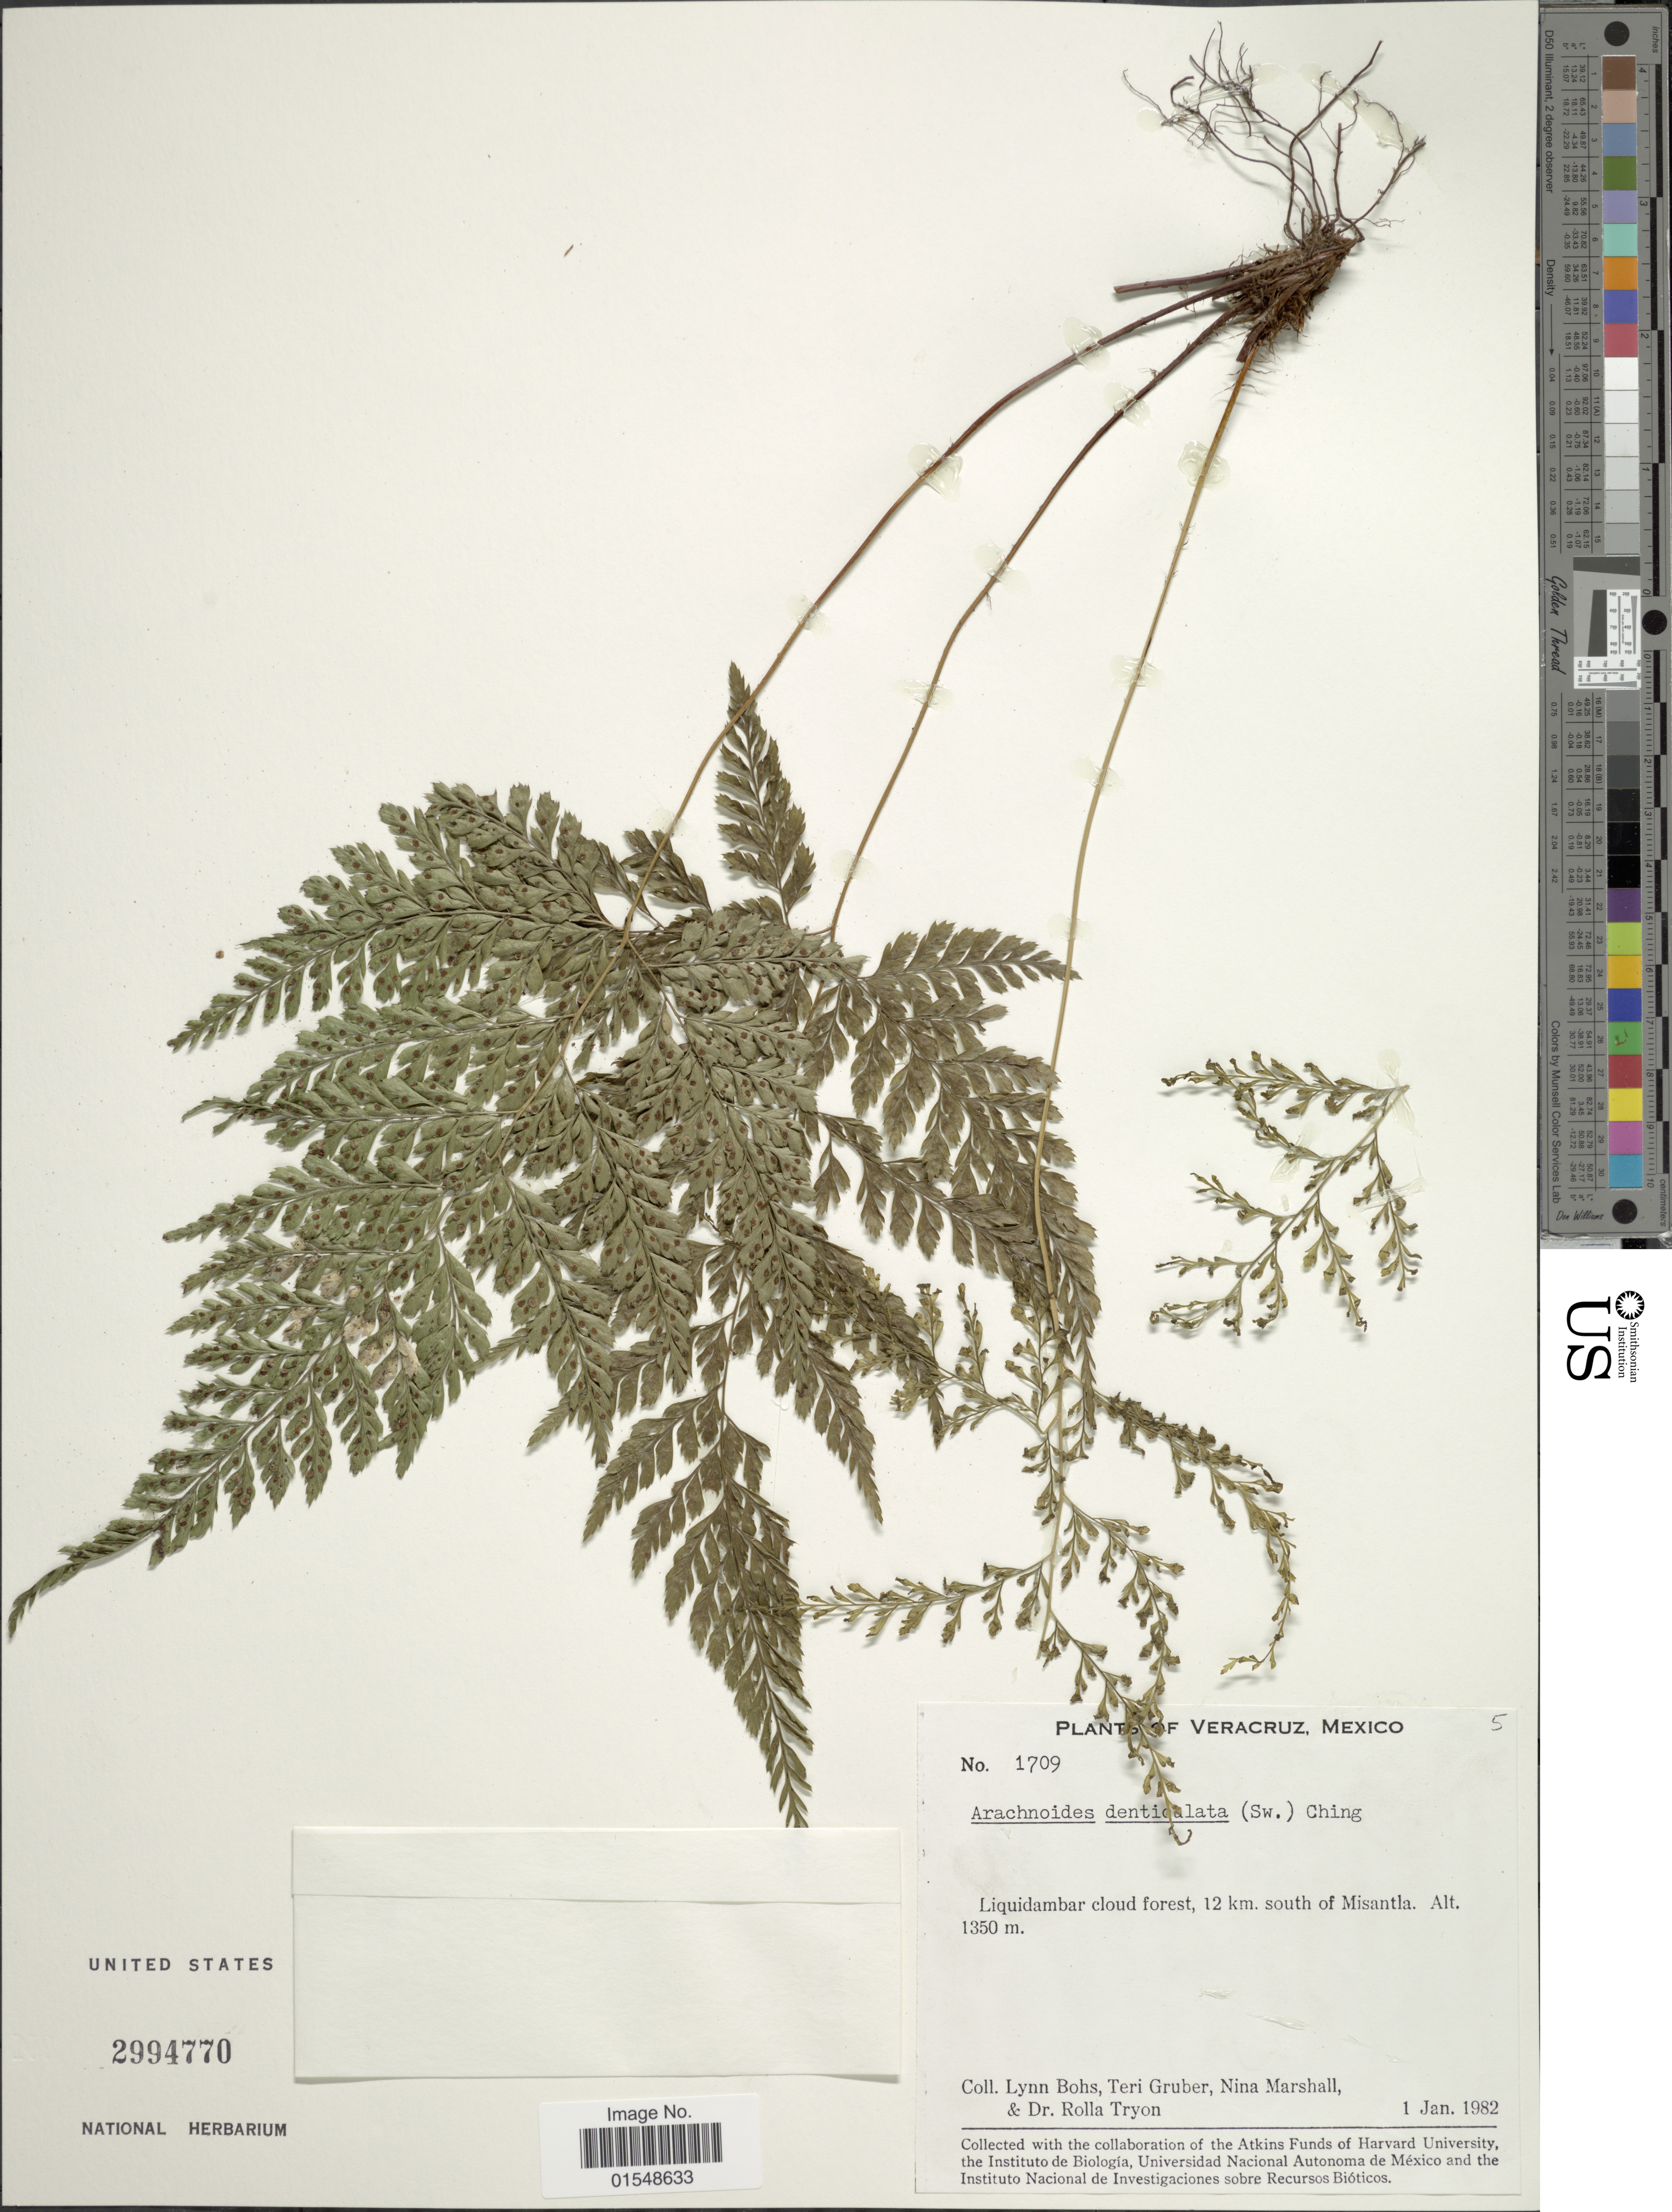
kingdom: Plantae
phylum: Tracheophyta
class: Polypodiopsida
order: Polypodiales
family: Dryopteridaceae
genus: Arachniodes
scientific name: Arachniodes denticulata var. barbensis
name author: (C. Chr.) Lellinger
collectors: L. A. Bohs, T. Gruber, N. Marshall & R. M. Tryon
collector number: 1709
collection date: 1982-01-01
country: Mexico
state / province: Veracruz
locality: Veracruz, Liquidambar cloud forest, 12 km. south of Misantla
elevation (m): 1350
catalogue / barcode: US 2994770